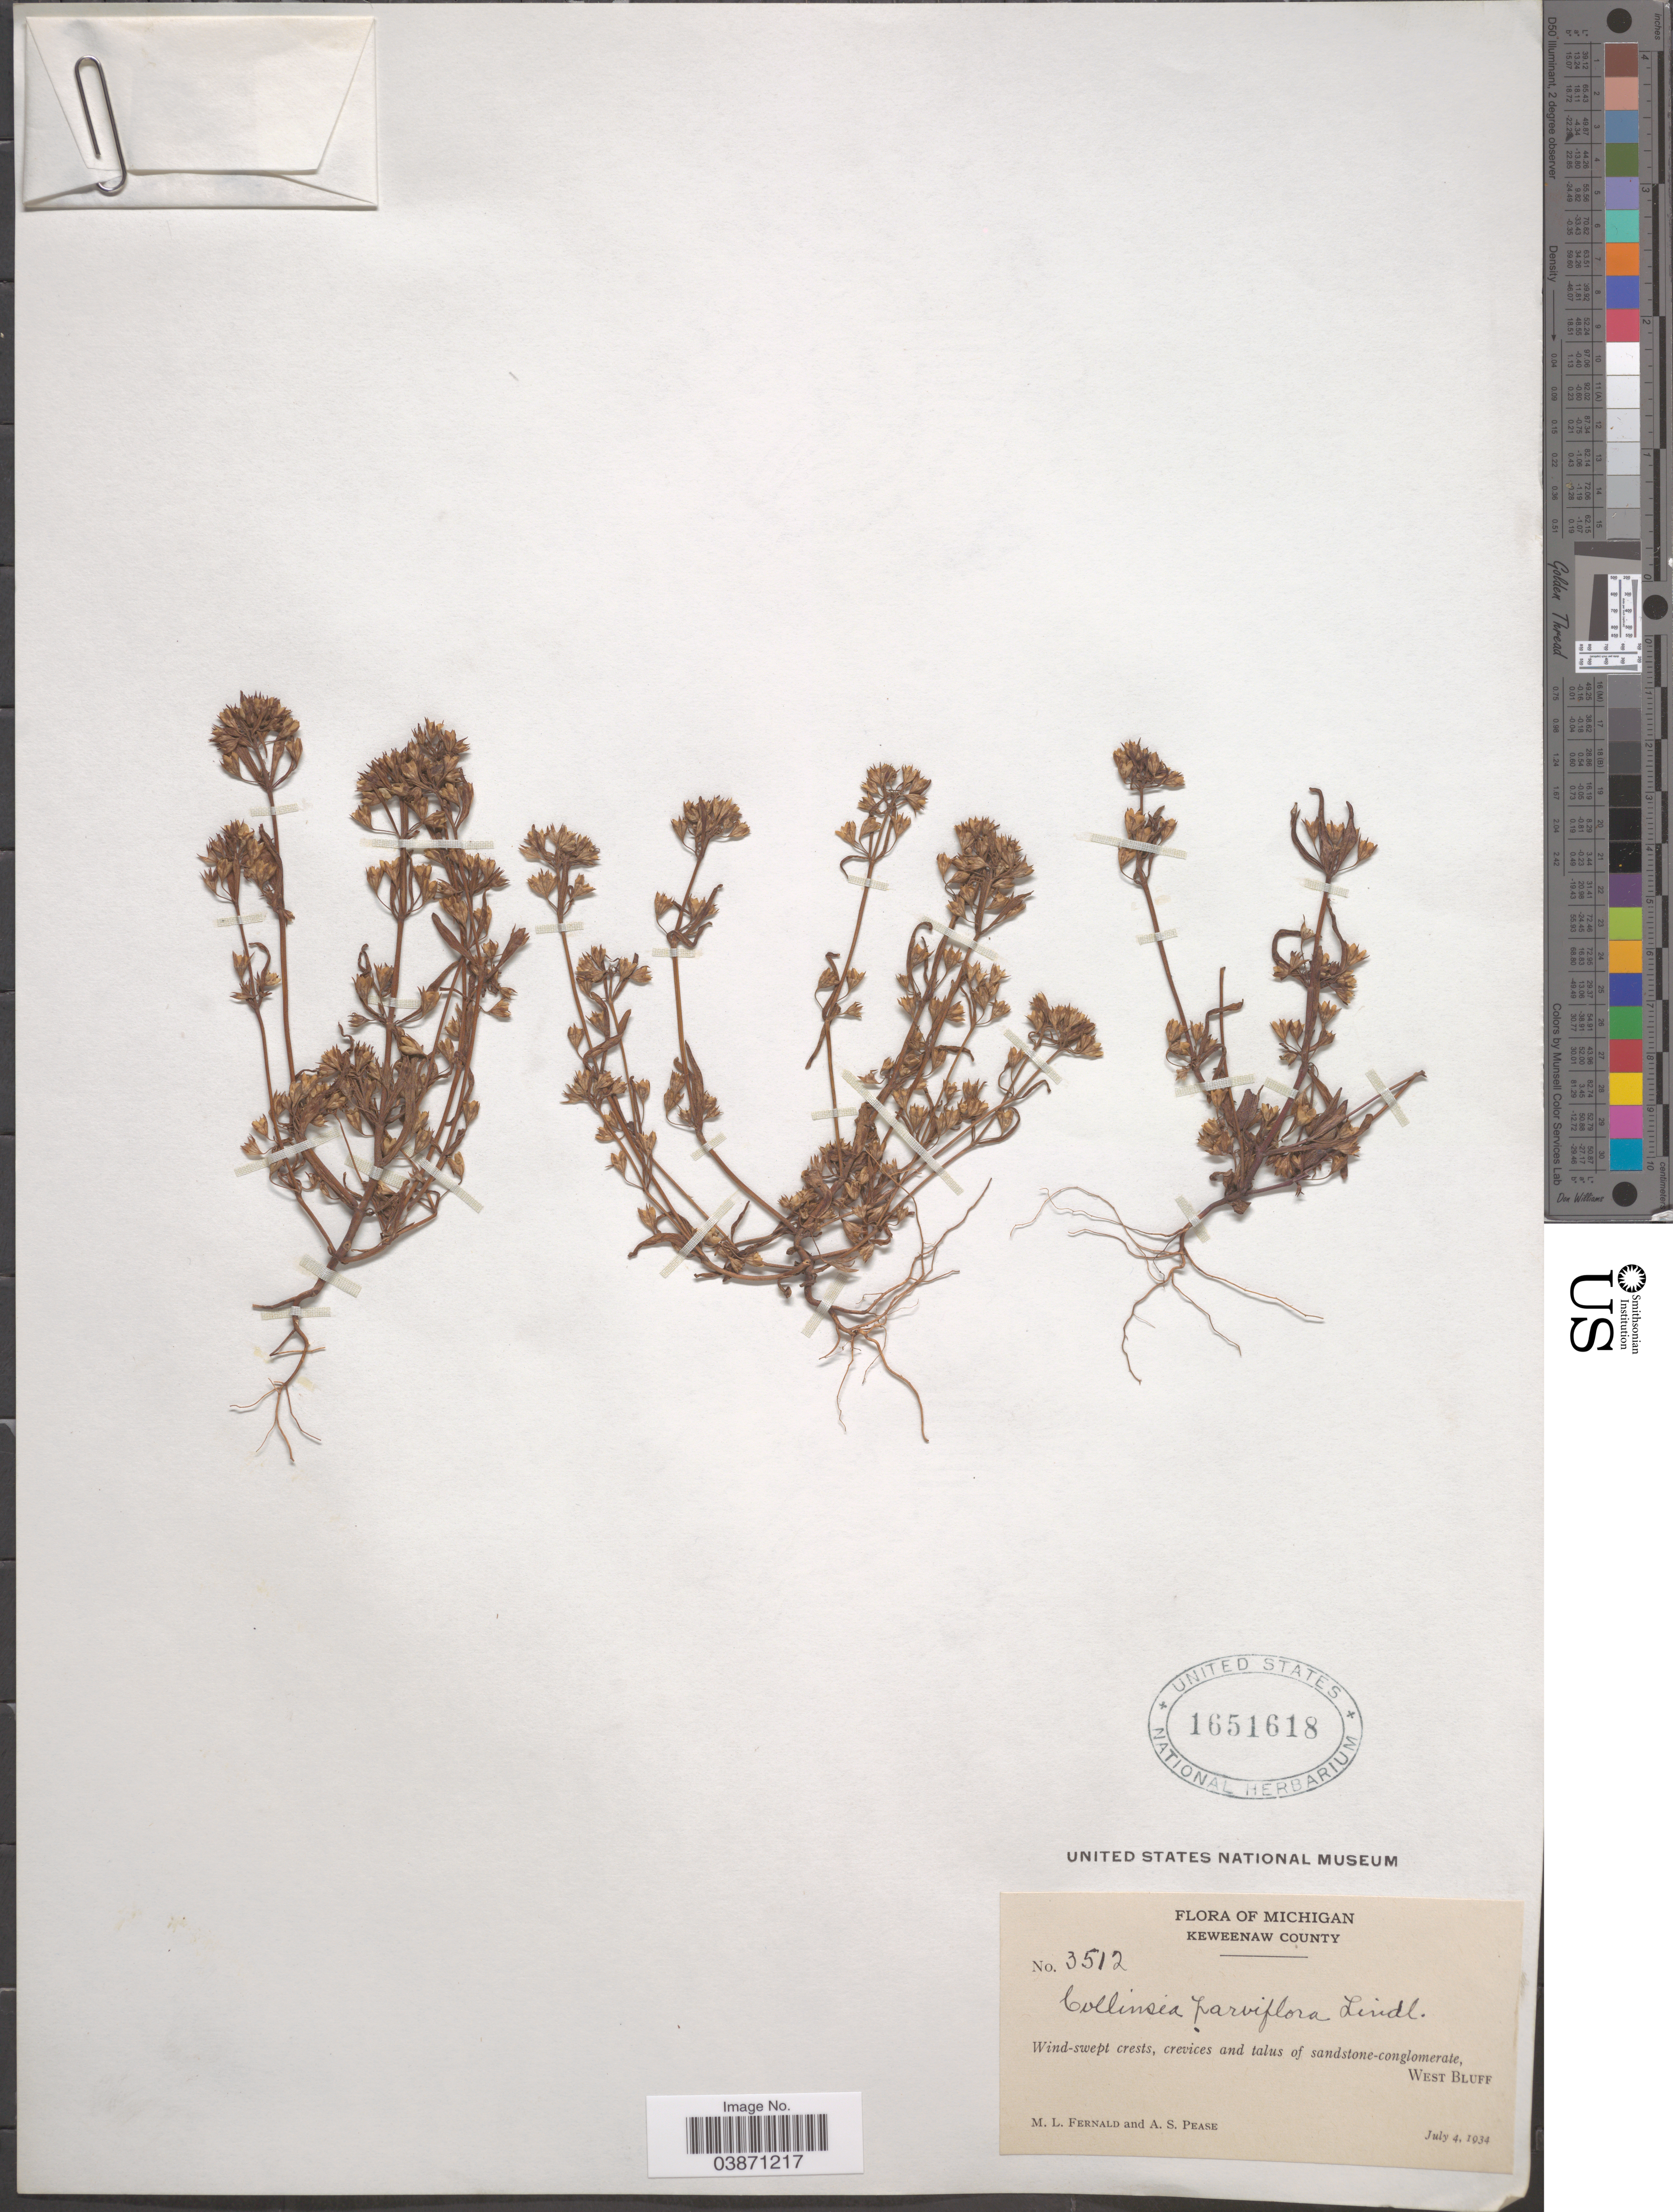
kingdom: Plantae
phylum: Tracheophyta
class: Magnoliopsida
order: Lamiales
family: Plantaginaceae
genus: Collinsia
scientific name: Collinsia parviflora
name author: Douglas ex Lindl.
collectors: M. L. Fernald & A. S. Pease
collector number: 3512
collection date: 1934-07-04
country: United States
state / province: Michigan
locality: Keweenaw County. West Bluff.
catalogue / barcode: US 1651618